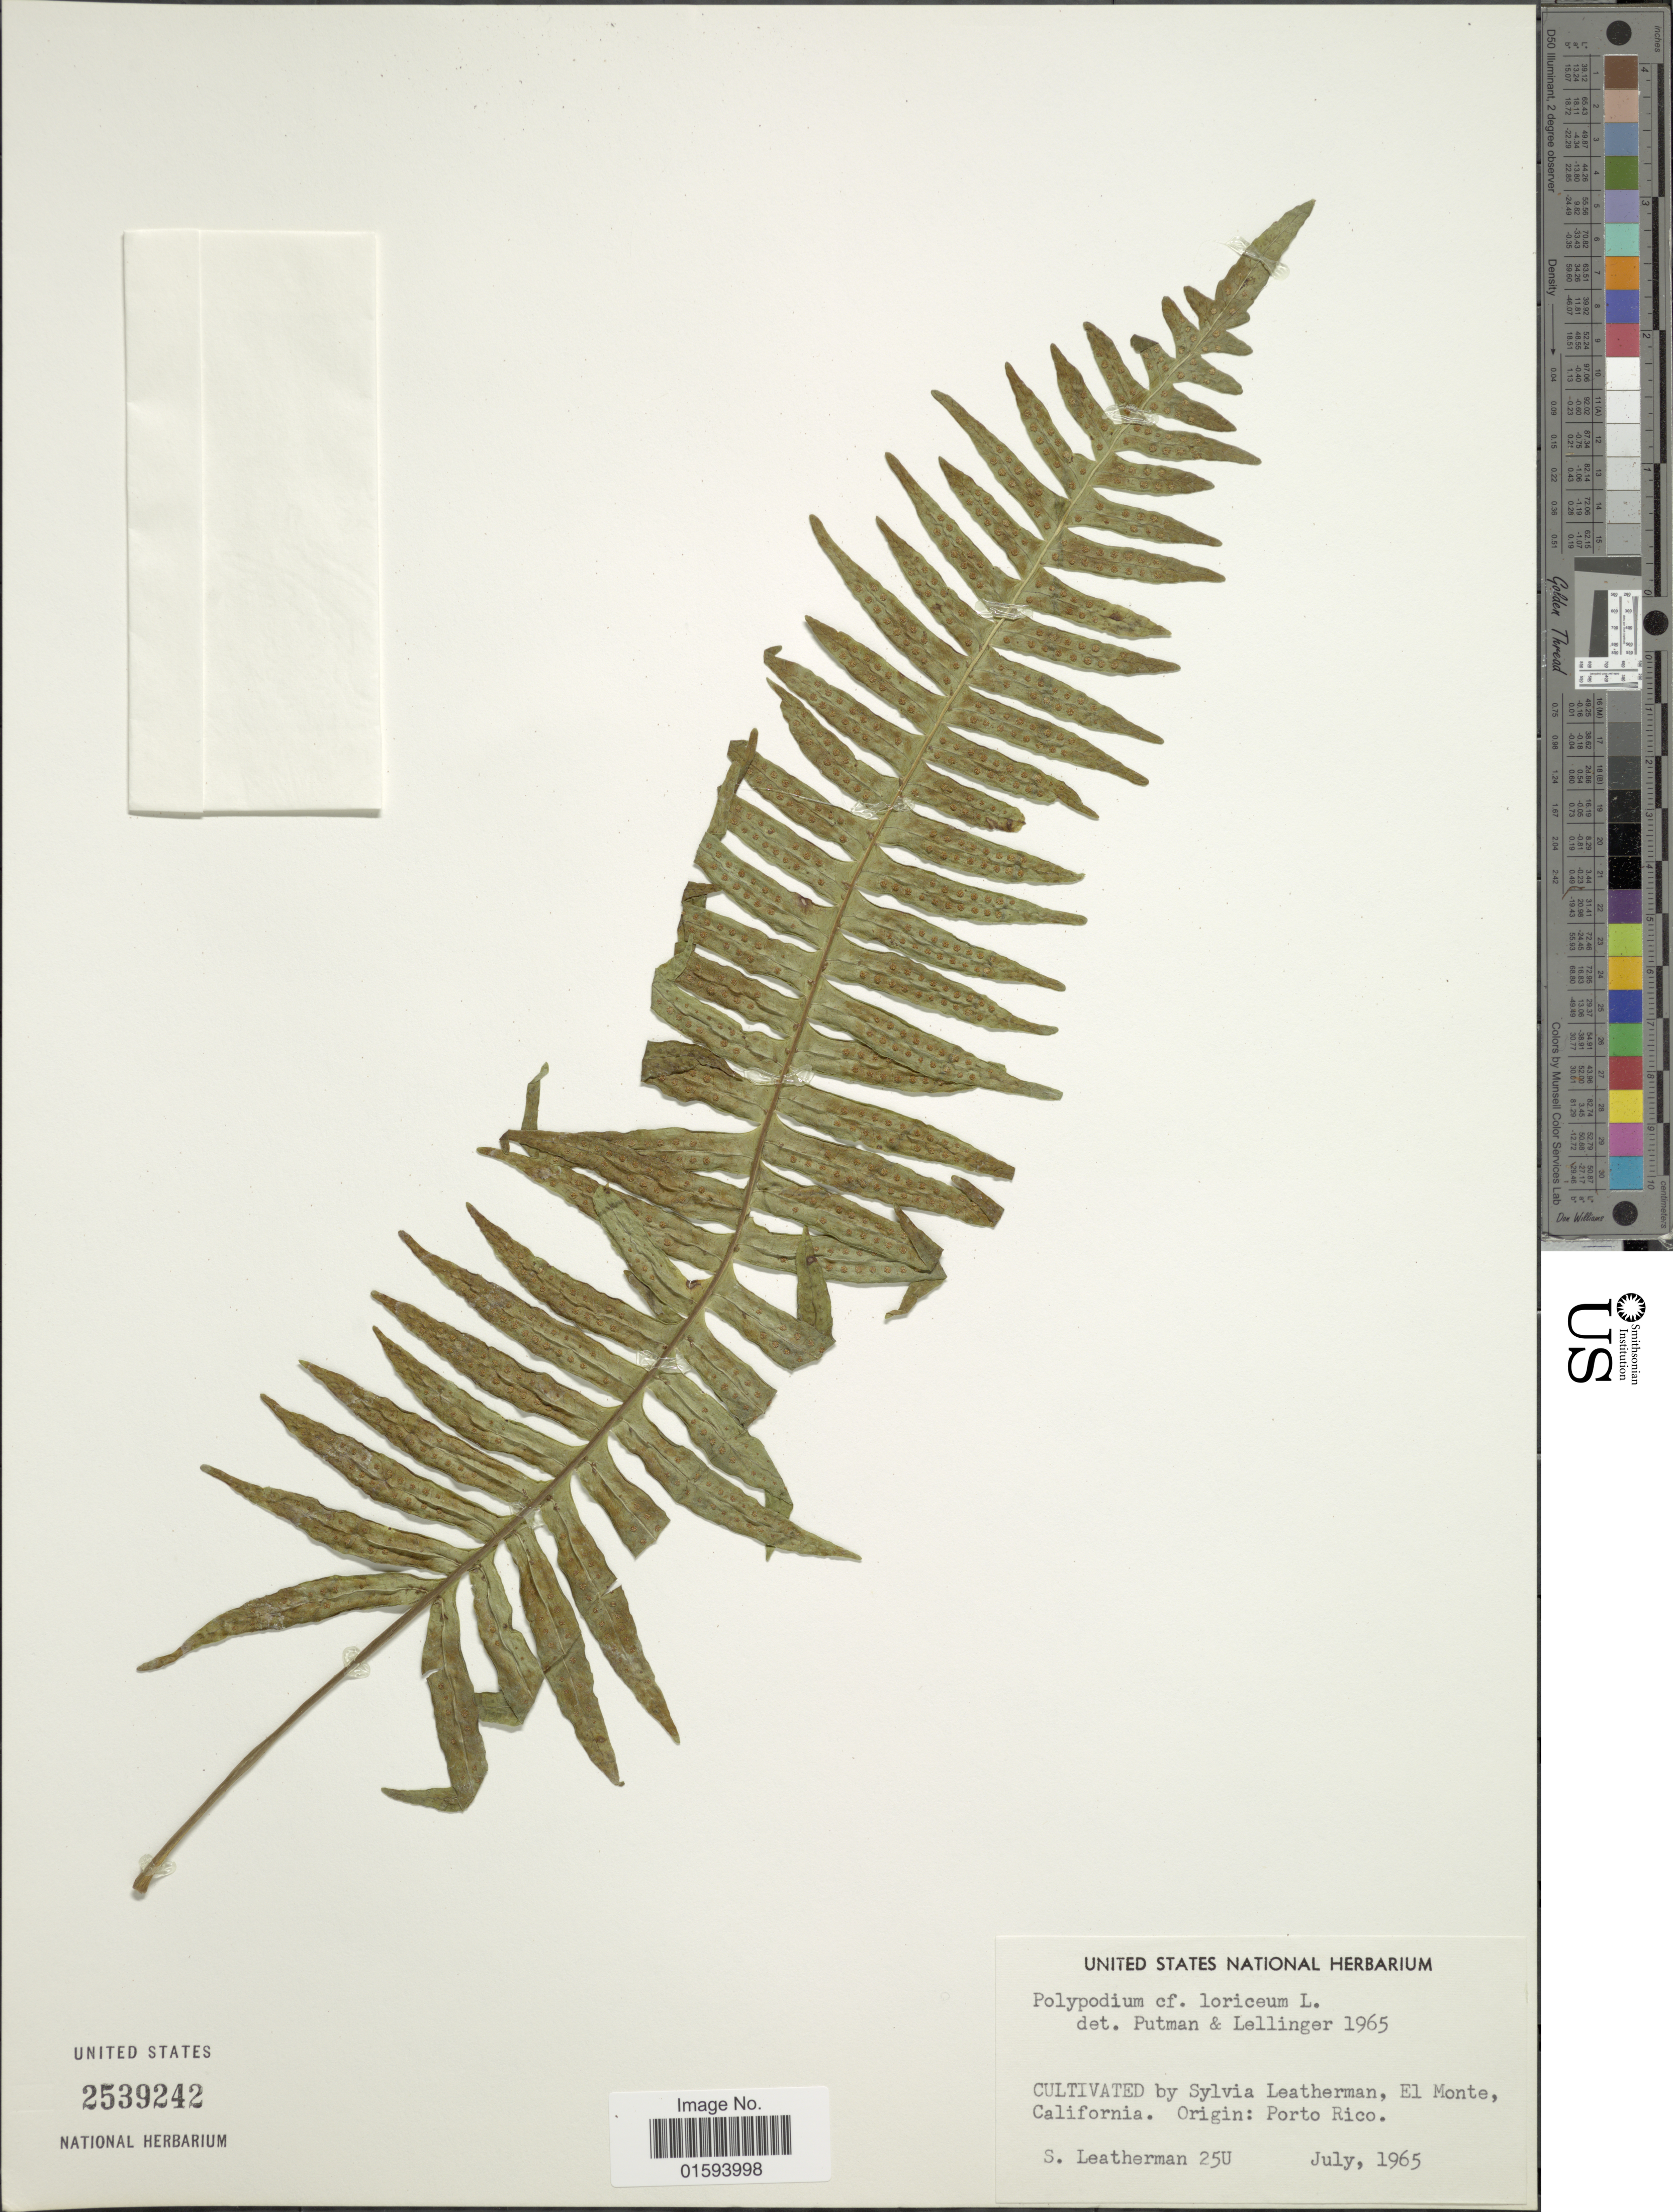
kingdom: Plantae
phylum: Tracheophyta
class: Polypodiopsida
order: Polypodiales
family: Polypodiaceae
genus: Polypodium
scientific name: Polypodium loriceum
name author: L.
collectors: S. Leatherman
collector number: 25U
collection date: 1965-07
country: United States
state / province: California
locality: Cultivated by Sylvia Leatherman, El Monte, California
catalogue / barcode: US 2539242